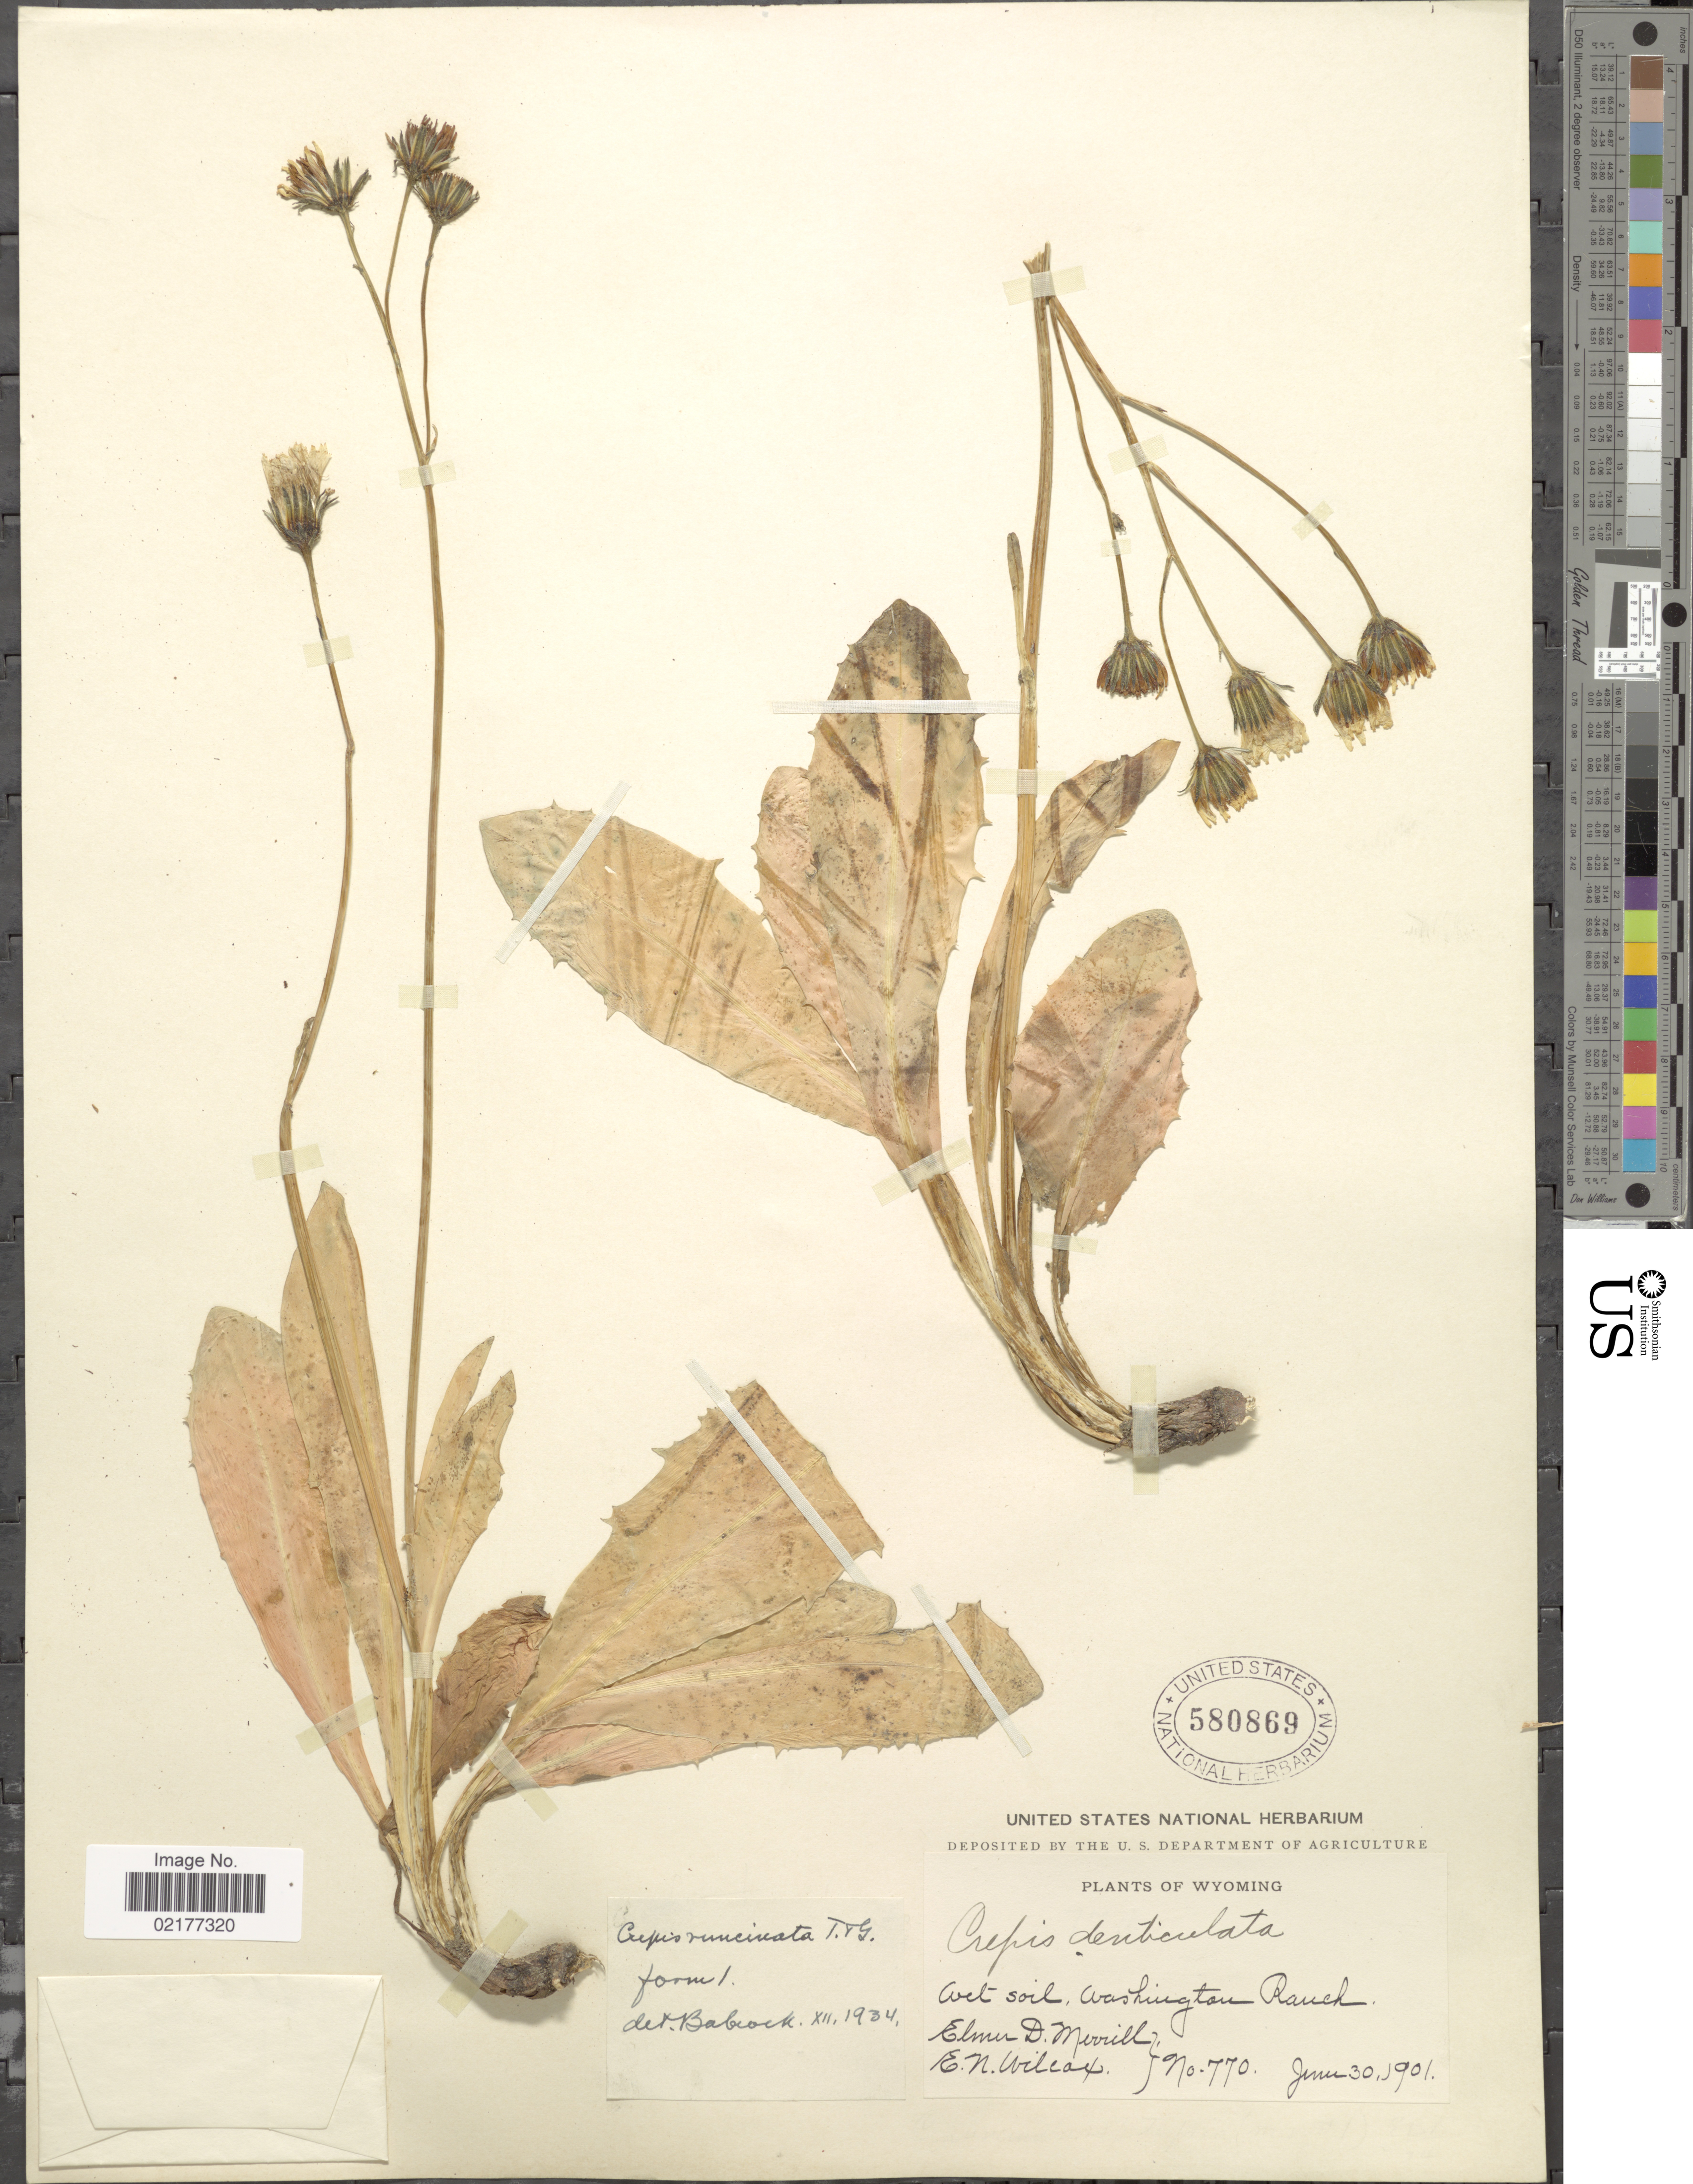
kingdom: Plantae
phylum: Tracheophyta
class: Magnoliopsida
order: Asterales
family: Asteraceae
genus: Crepis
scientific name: Crepis runcinata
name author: Torr. & A. Gray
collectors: E. D. Merrill & E. Wilcox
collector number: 770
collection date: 1901-06-30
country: United States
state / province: Wyoming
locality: Washington Ranch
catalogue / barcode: US 580869